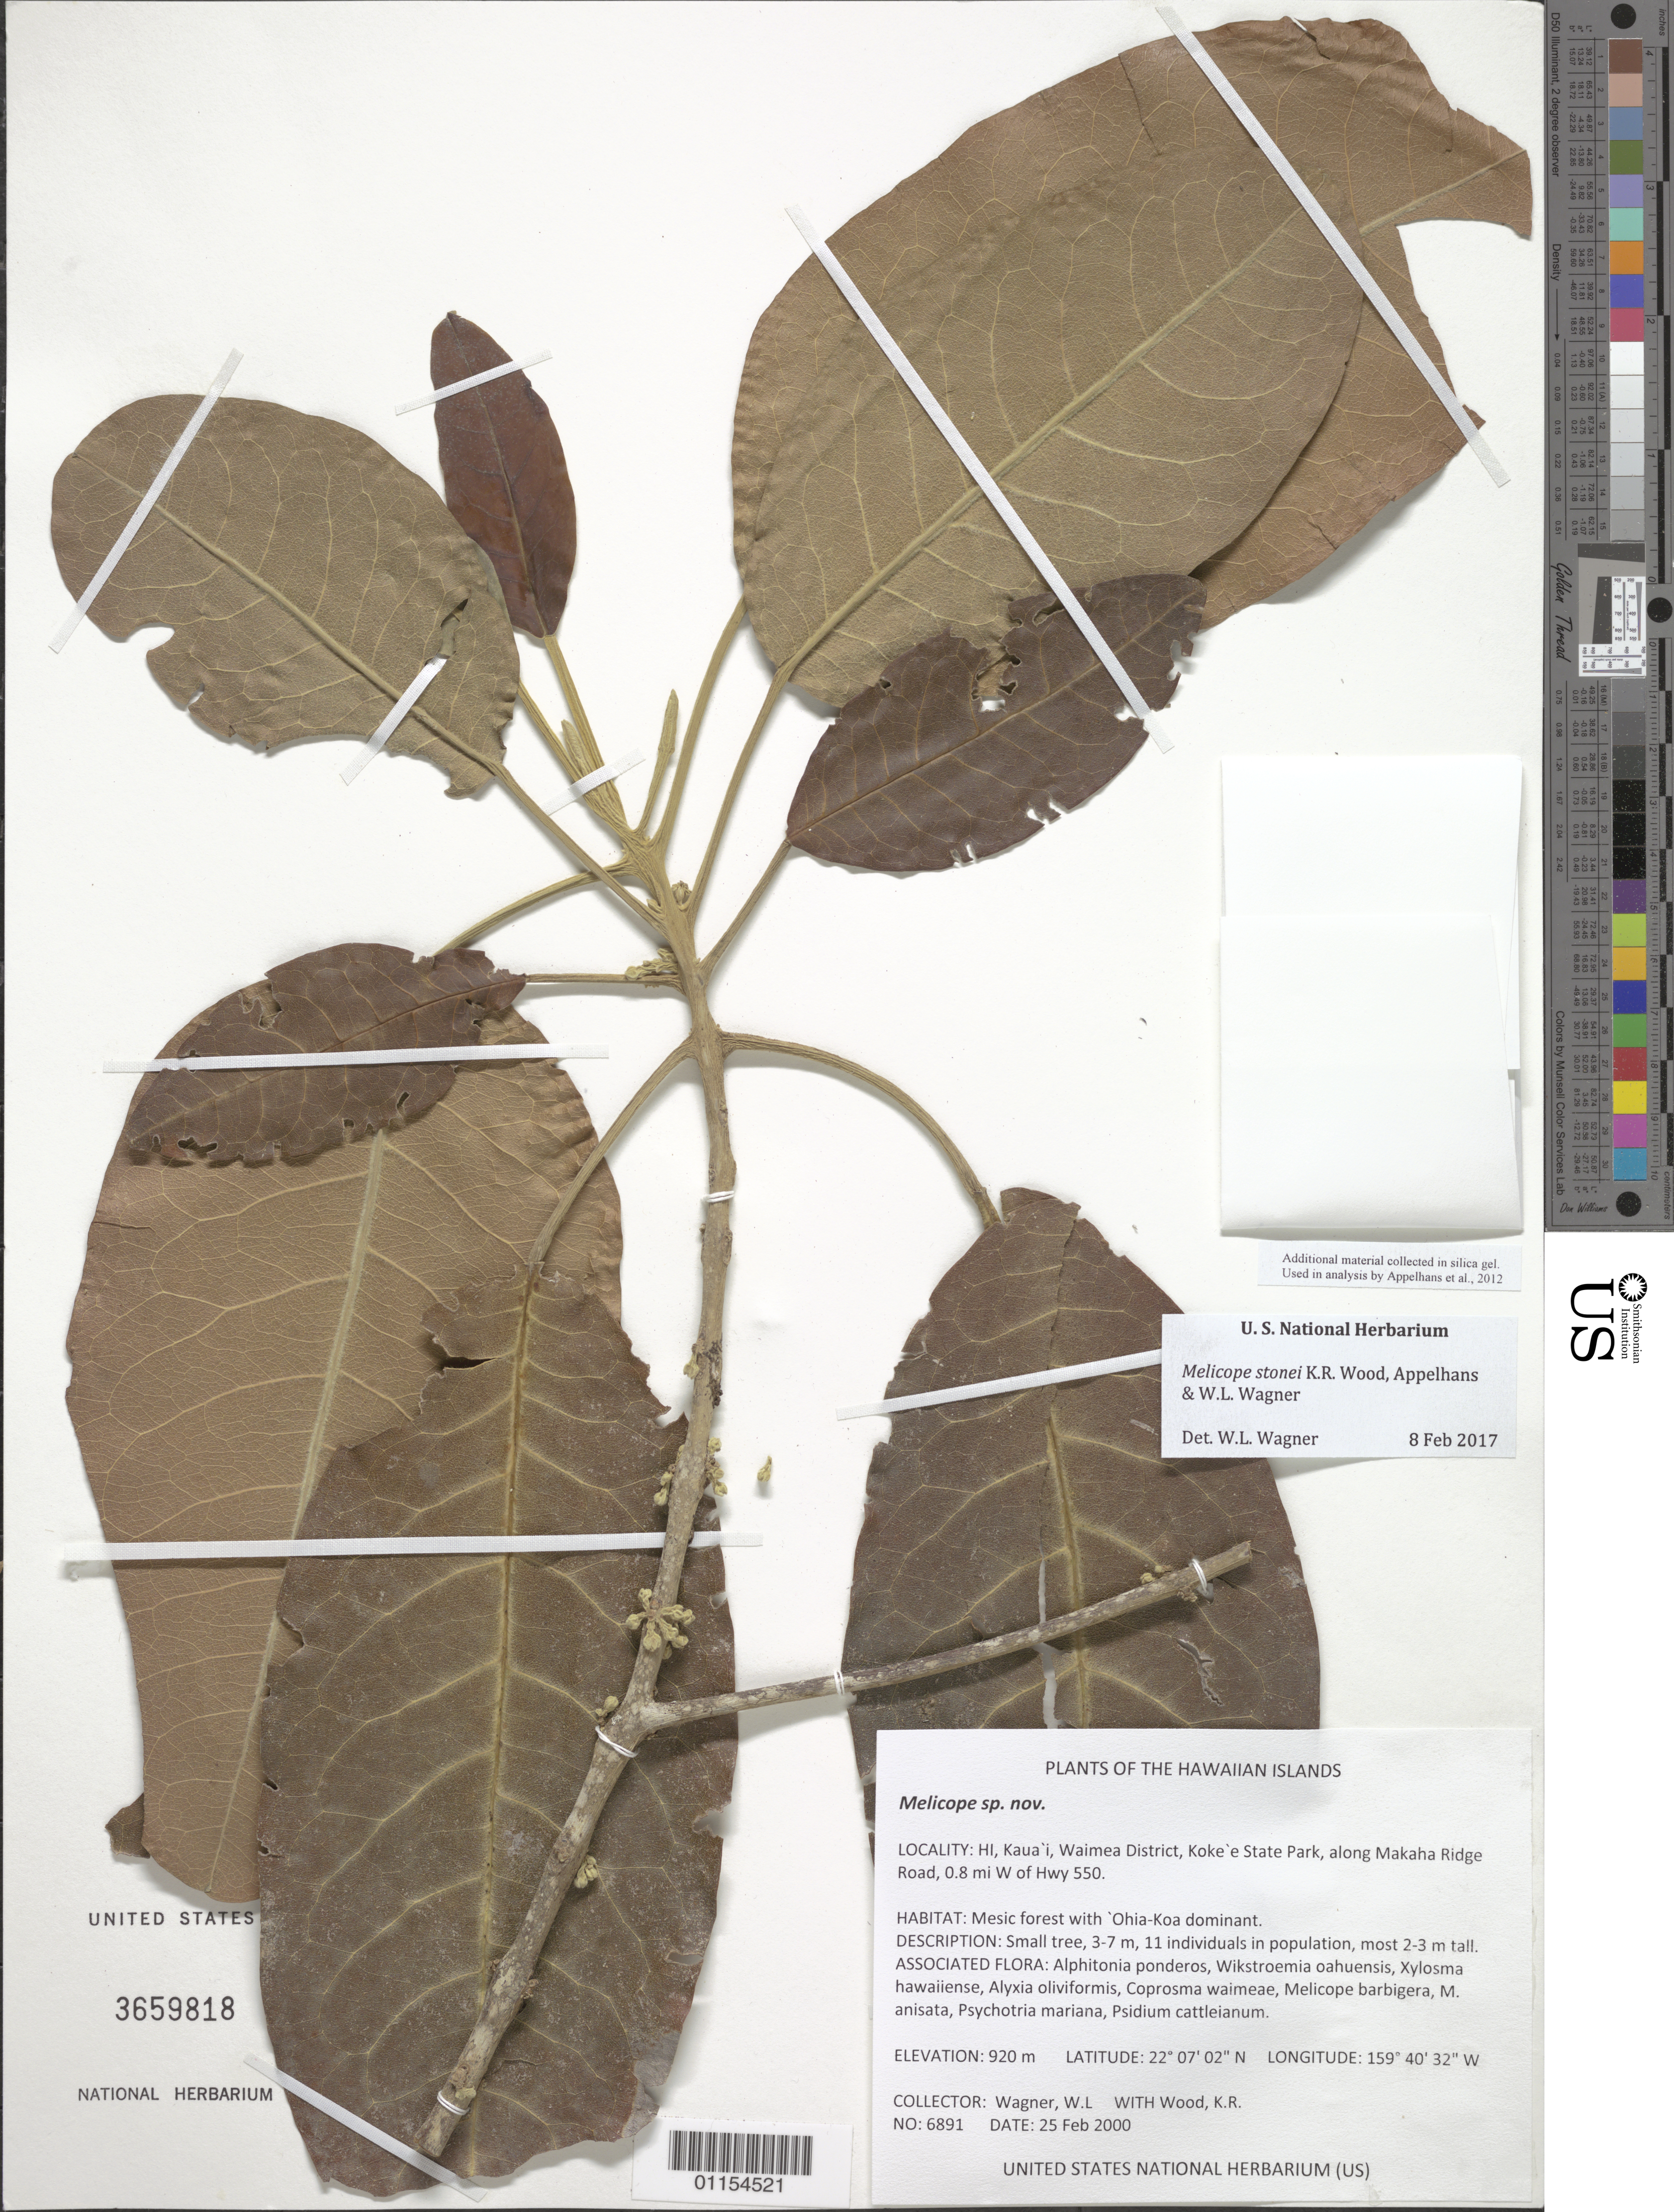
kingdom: Plantae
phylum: Tracheophyta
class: Magnoliopsida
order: Sapindales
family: Rutaceae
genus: Melicope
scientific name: Melicope stonei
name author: K.R. Wood et al.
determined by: Wagner, W. L., (BOT), Smithsonian Institution - National Museum of Natural History (UNITED STATES)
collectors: W. L. Wagner & K. R. Wood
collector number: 6891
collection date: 2000-02-25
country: United States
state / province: Hawaii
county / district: Kauai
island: Kaua'i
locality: Waimea District, Koke'e State Park, along Makaha Ridge Road, 0.8 mi W of Hwy 550.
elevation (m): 920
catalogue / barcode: US 3659818